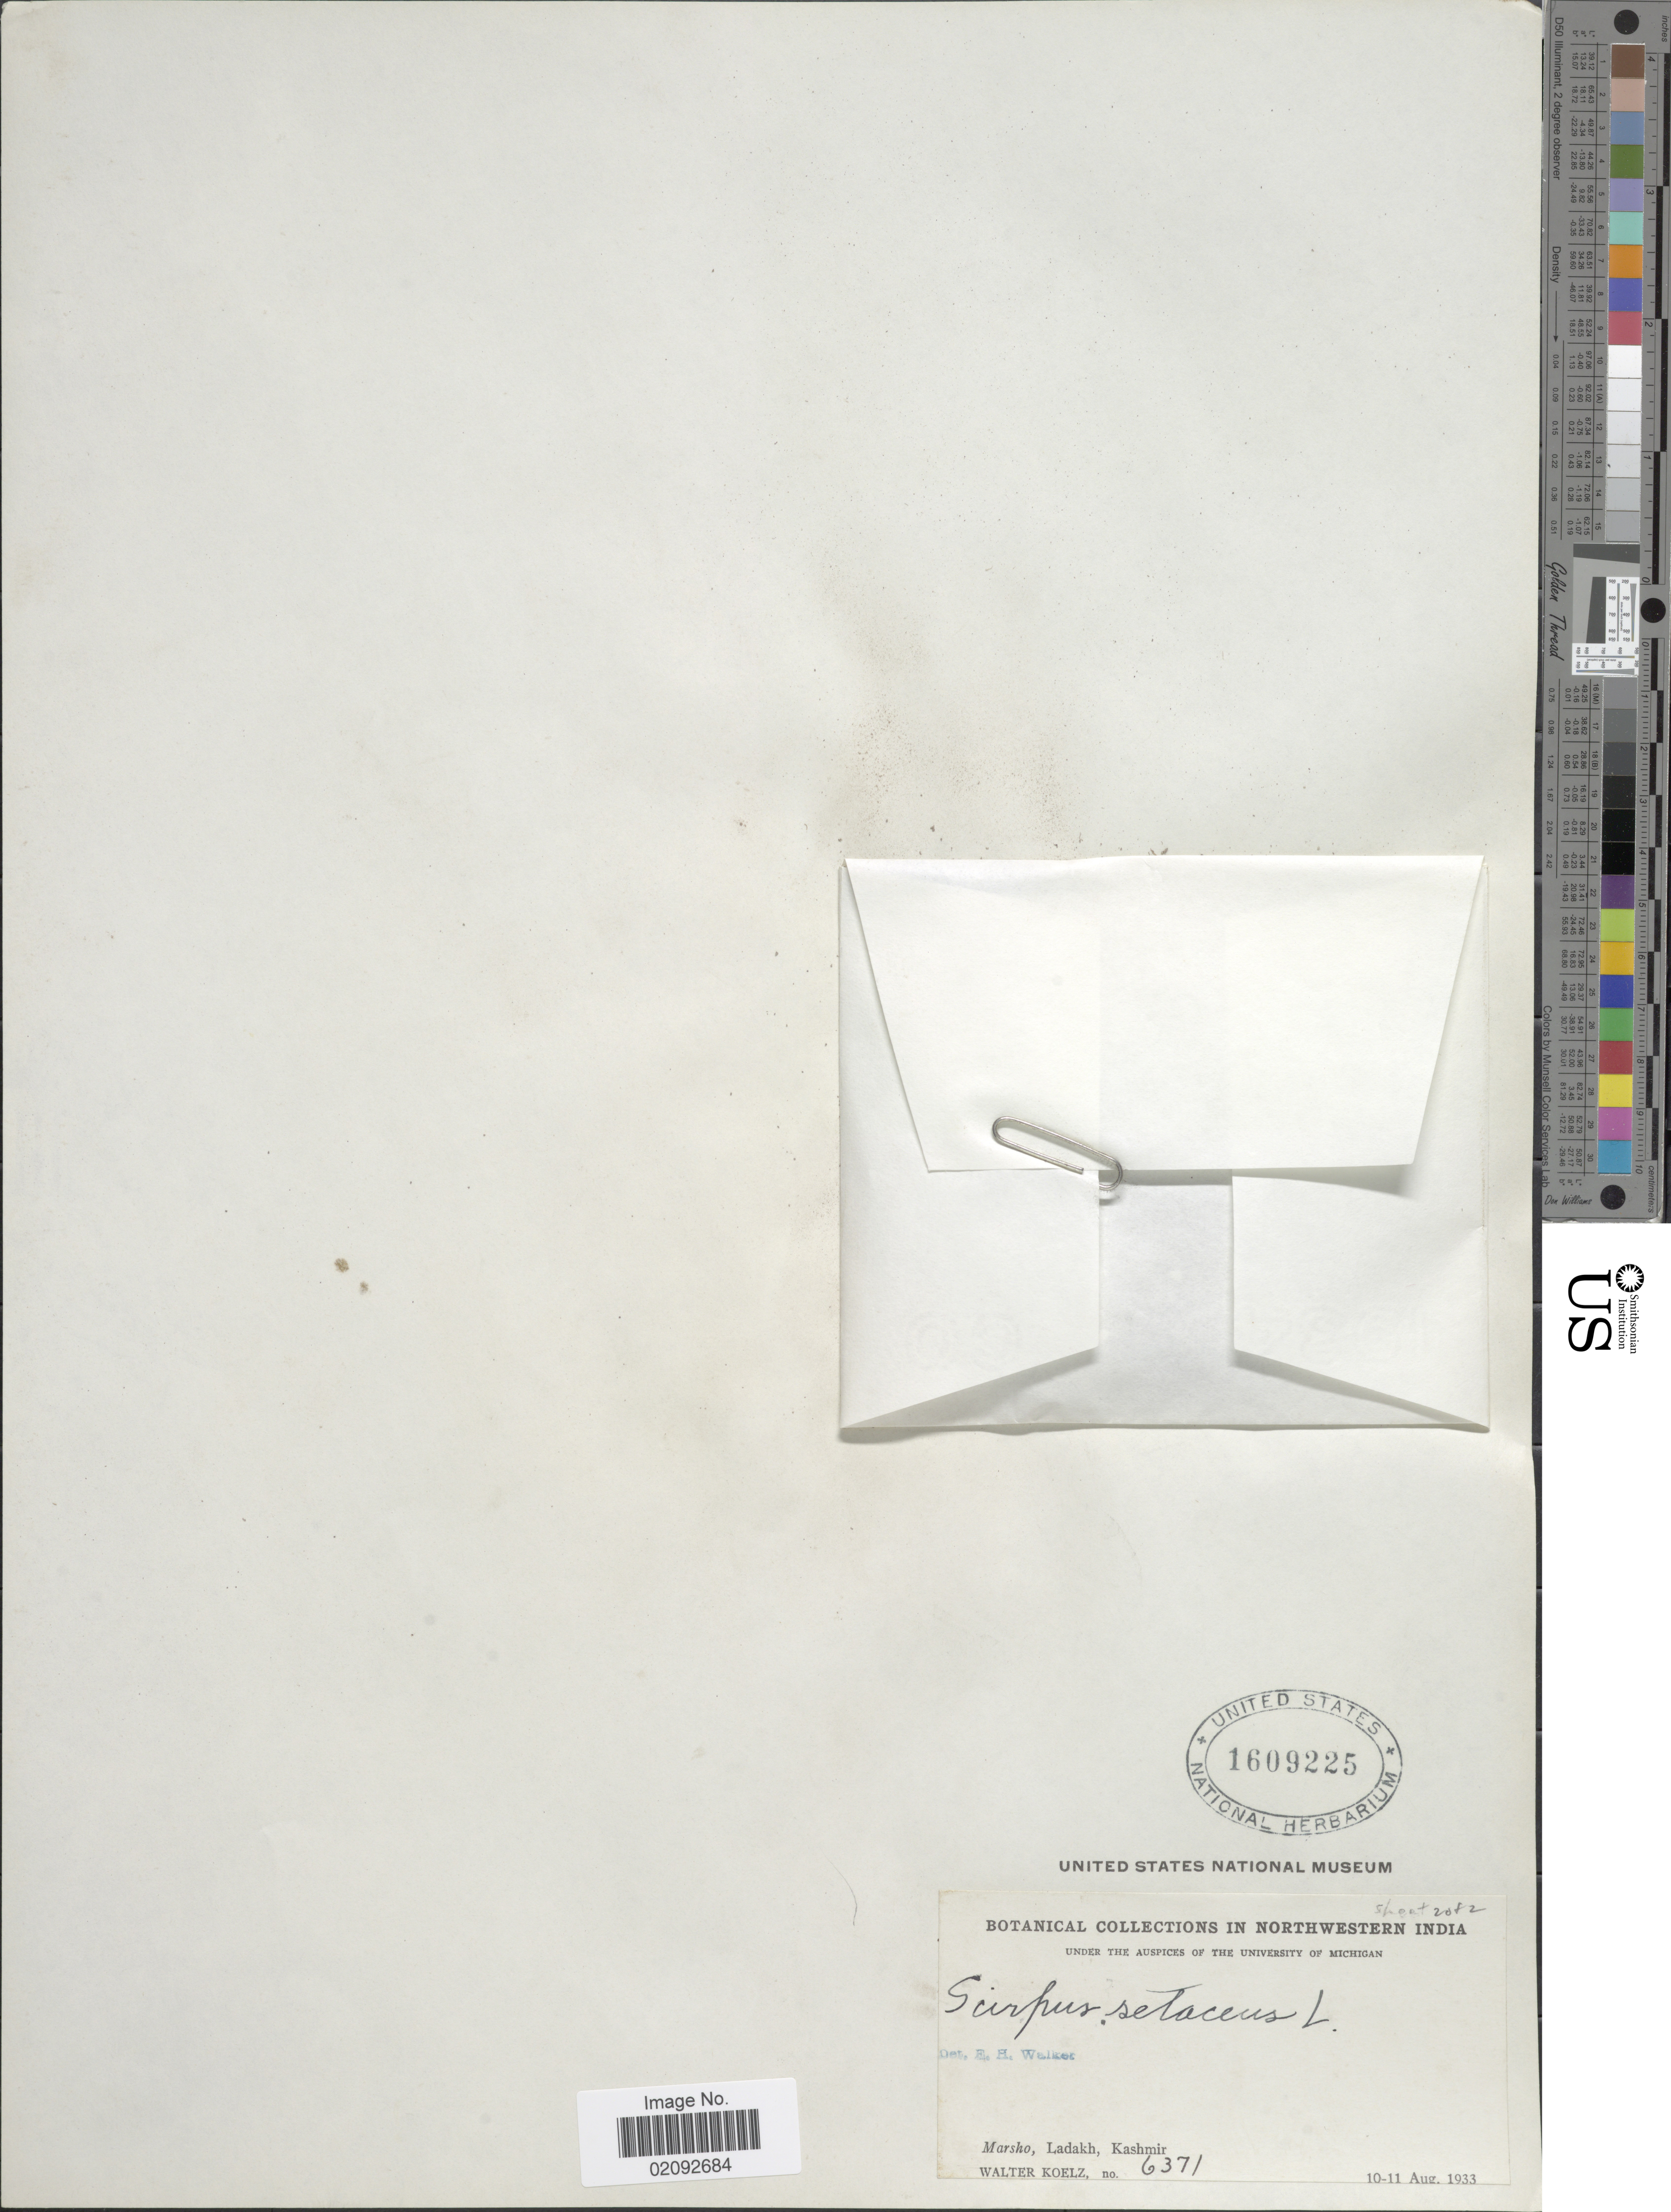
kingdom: Plantae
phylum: Tracheophyta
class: Liliopsida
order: Poales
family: Cyperaceae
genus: Isolepis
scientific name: Isolepis setacea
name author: (L.) R. Br.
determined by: Strong, Mark T., (BOT), Smithsonian Institution - National Museum of Natural History (UNITED STATES)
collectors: W. N. Koelz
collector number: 6371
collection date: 1933-08-10/1933-08-11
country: India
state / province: Jammu and Kashmir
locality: Northwestern India, Marsho, Ladakh, Kashmir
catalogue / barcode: US 1609225